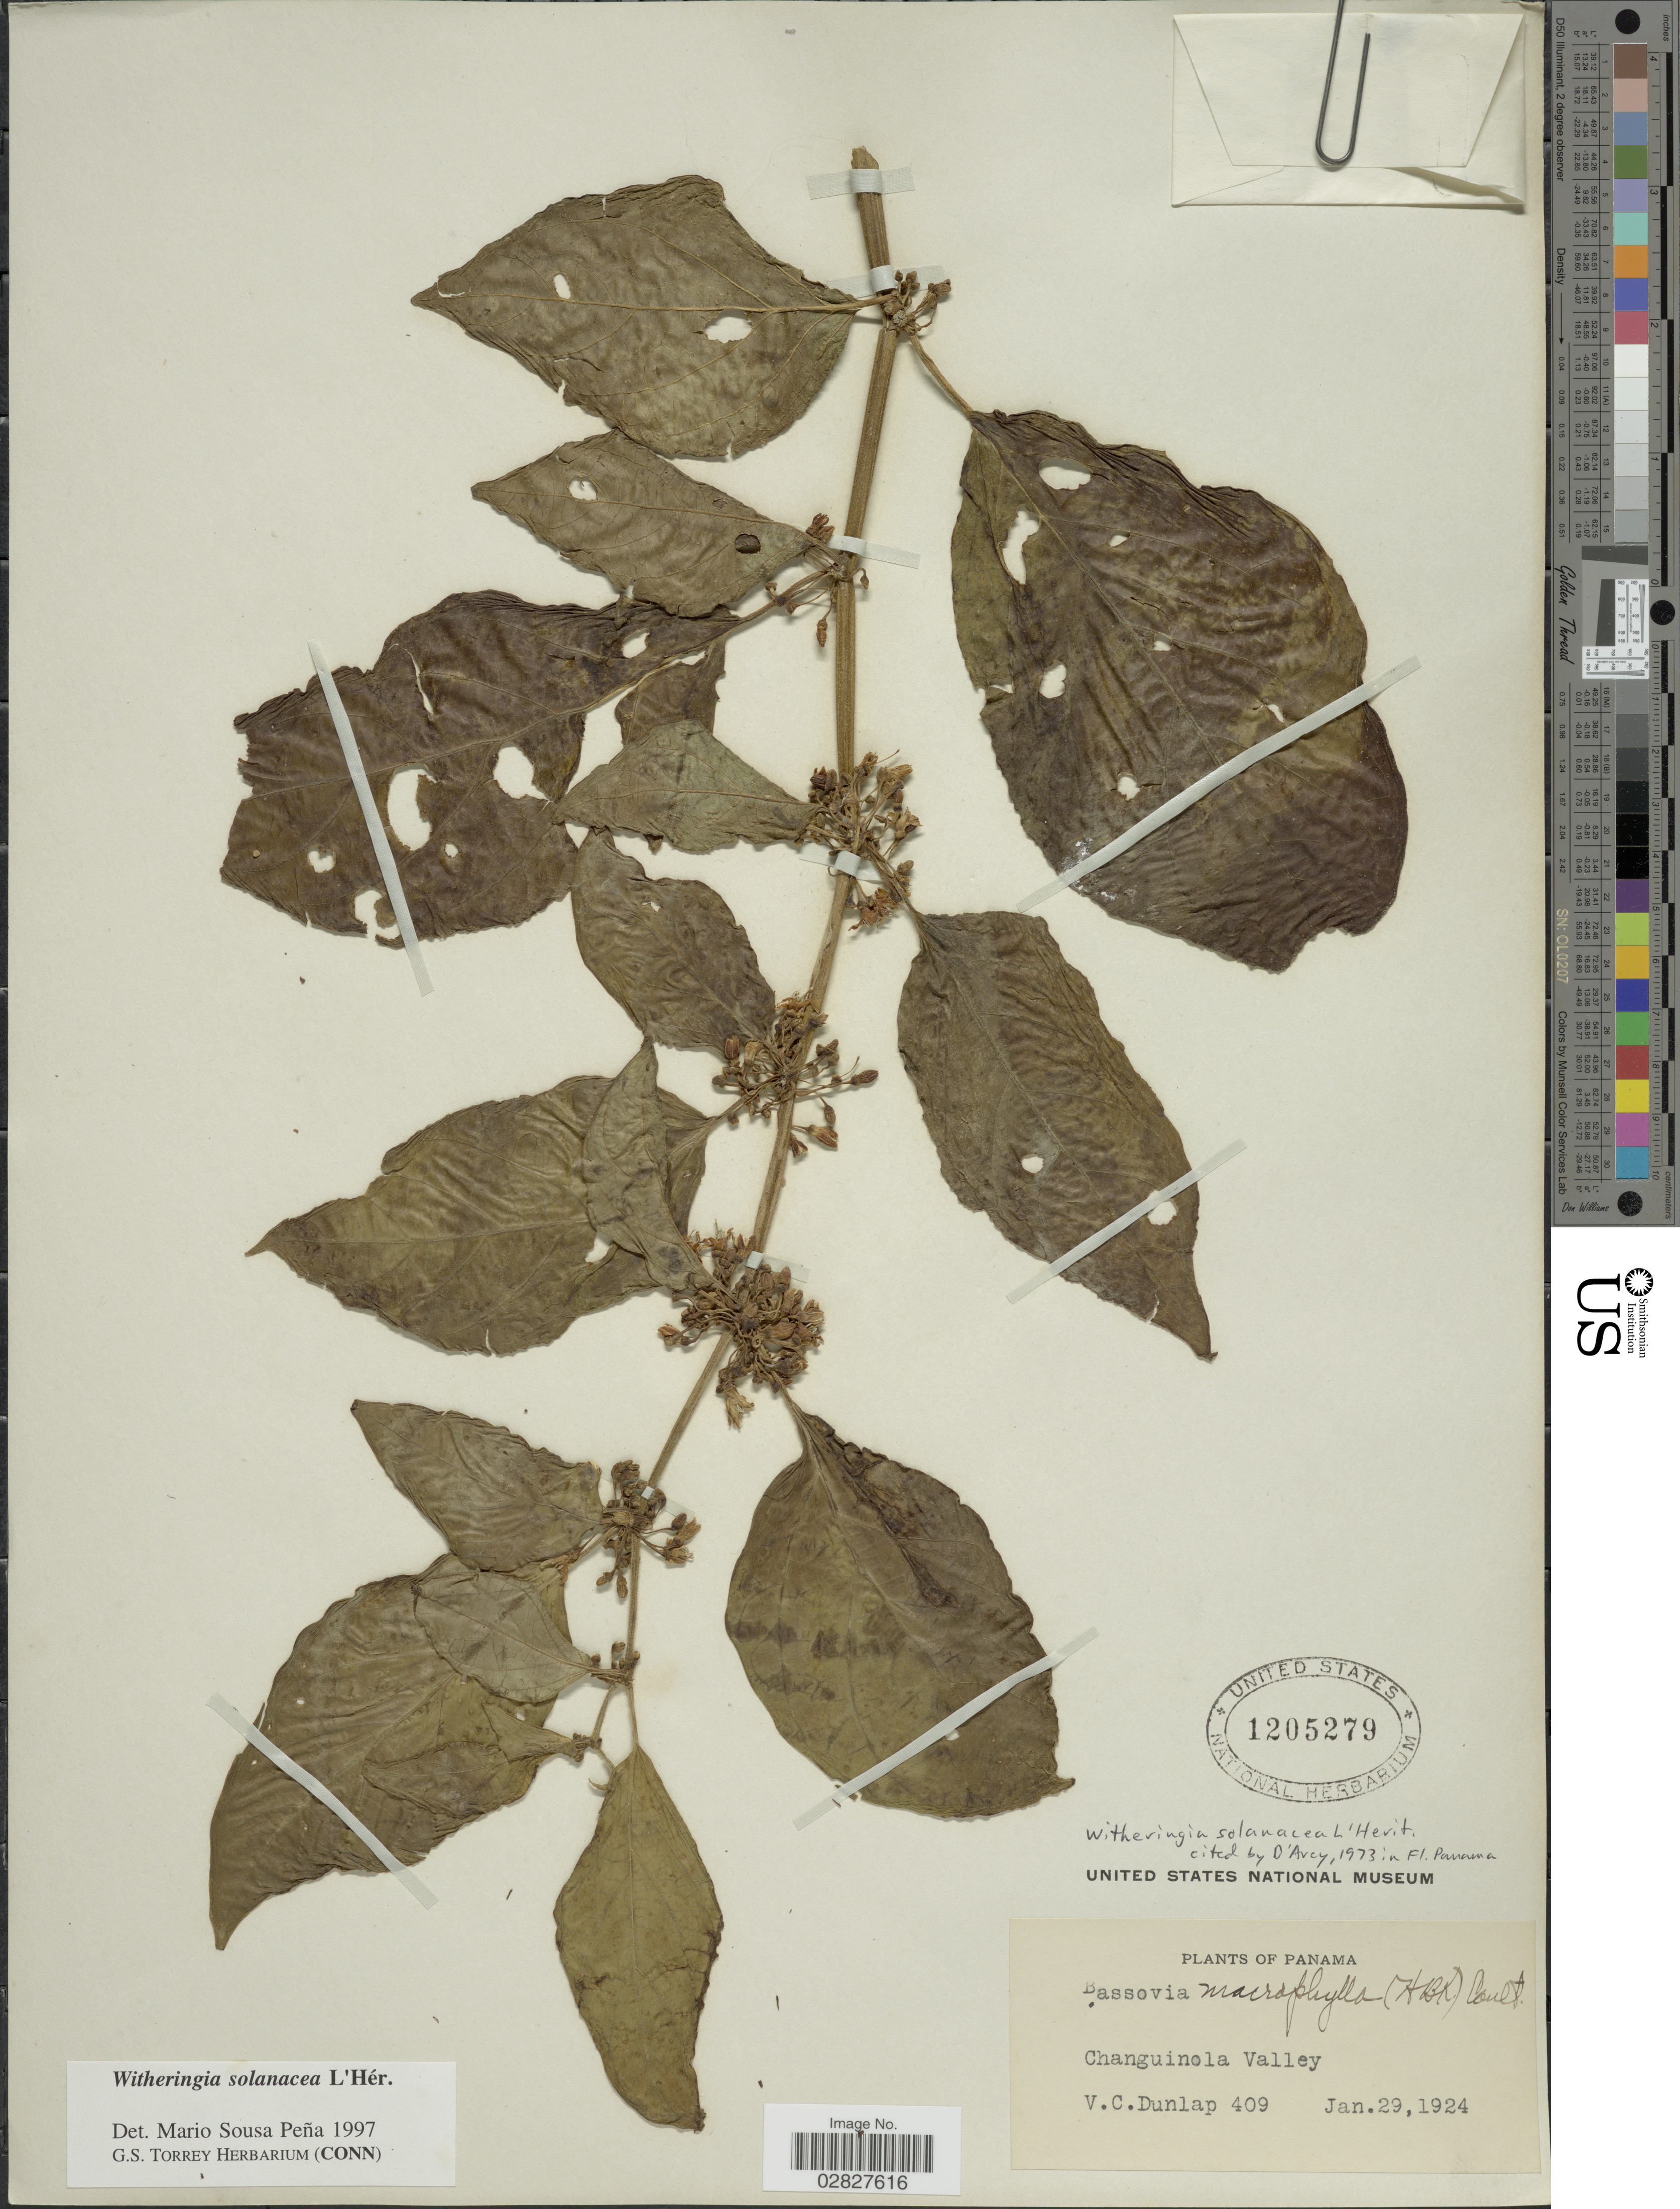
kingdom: Plantae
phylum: Tracheophyta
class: Magnoliopsida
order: Solanales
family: Solanaceae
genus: Witheringia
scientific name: Witheringia solanacea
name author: L'Hér.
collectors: V. C. Dunlap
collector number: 409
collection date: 1924-01-29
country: Panama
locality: Changuinola Valley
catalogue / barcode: US 1205279